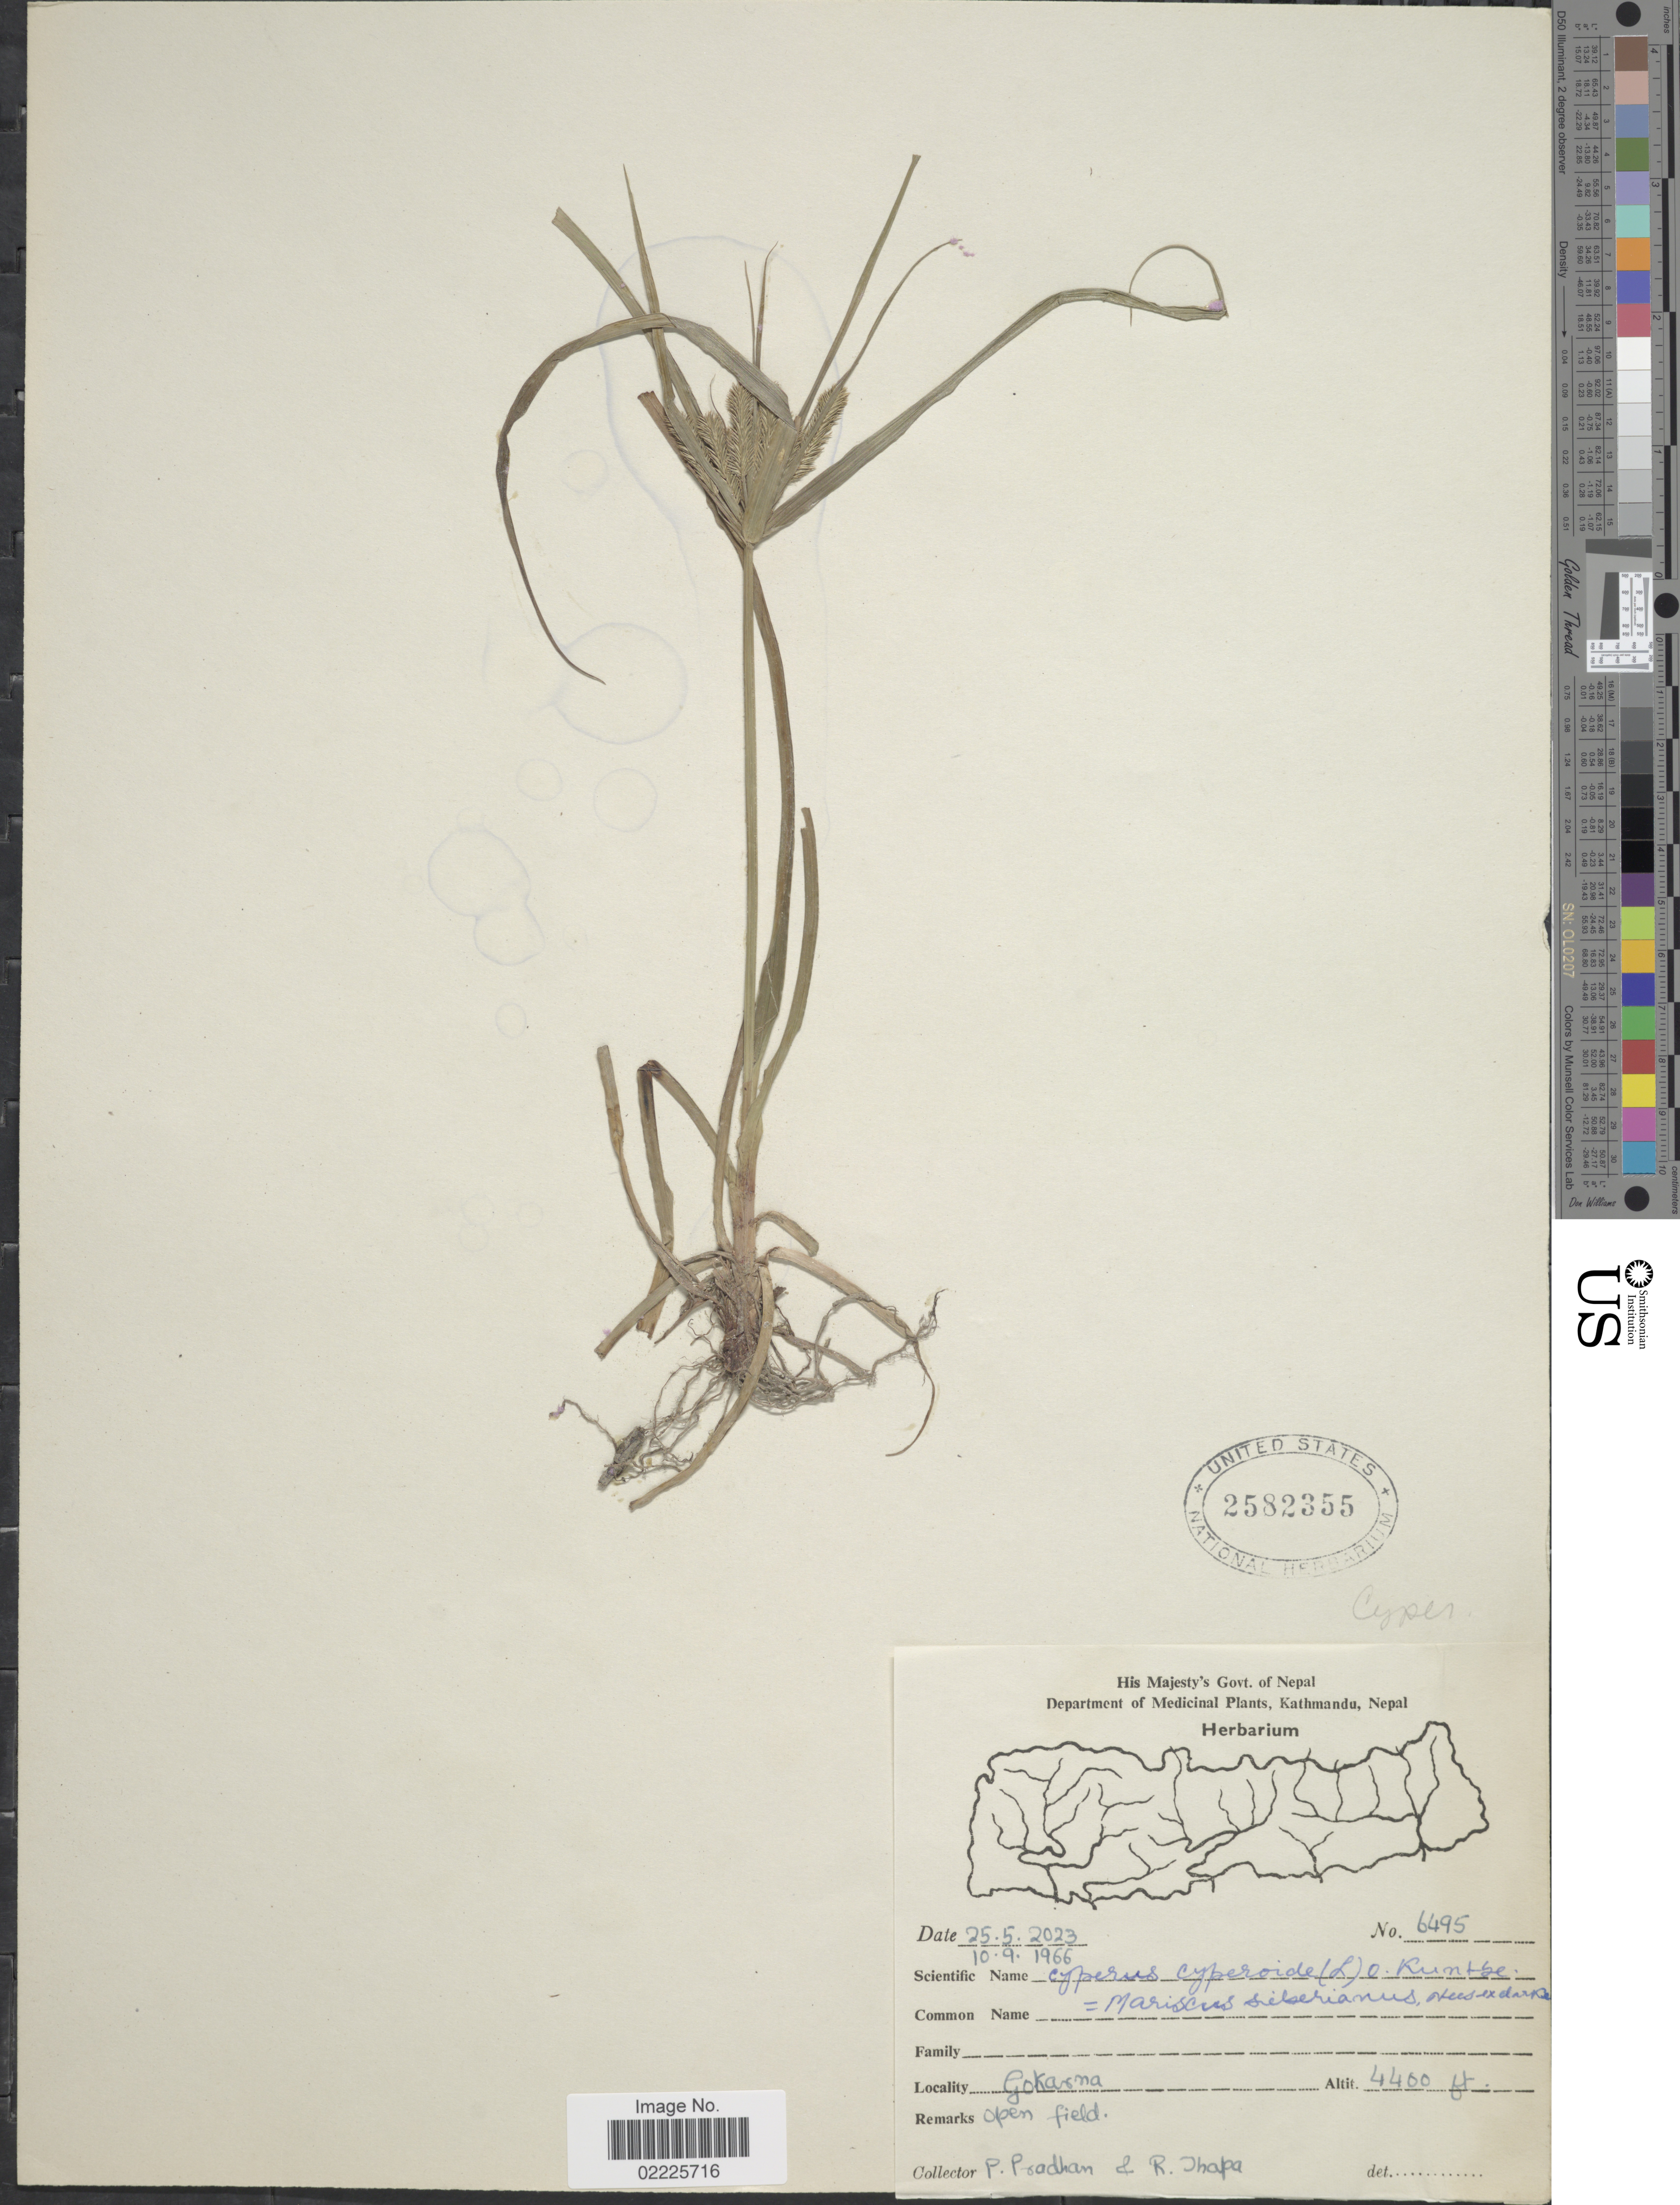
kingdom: Plantae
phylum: Tracheophyta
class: Liliopsida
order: Poales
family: Cyperaceae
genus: Cyperus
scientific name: Cyperus cyperoides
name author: (L.) Kuntze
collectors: P. Pradhan & R. Thapa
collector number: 6495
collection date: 1966-09-10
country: Nepal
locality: Gokarna, open field.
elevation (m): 1341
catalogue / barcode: US 2582355